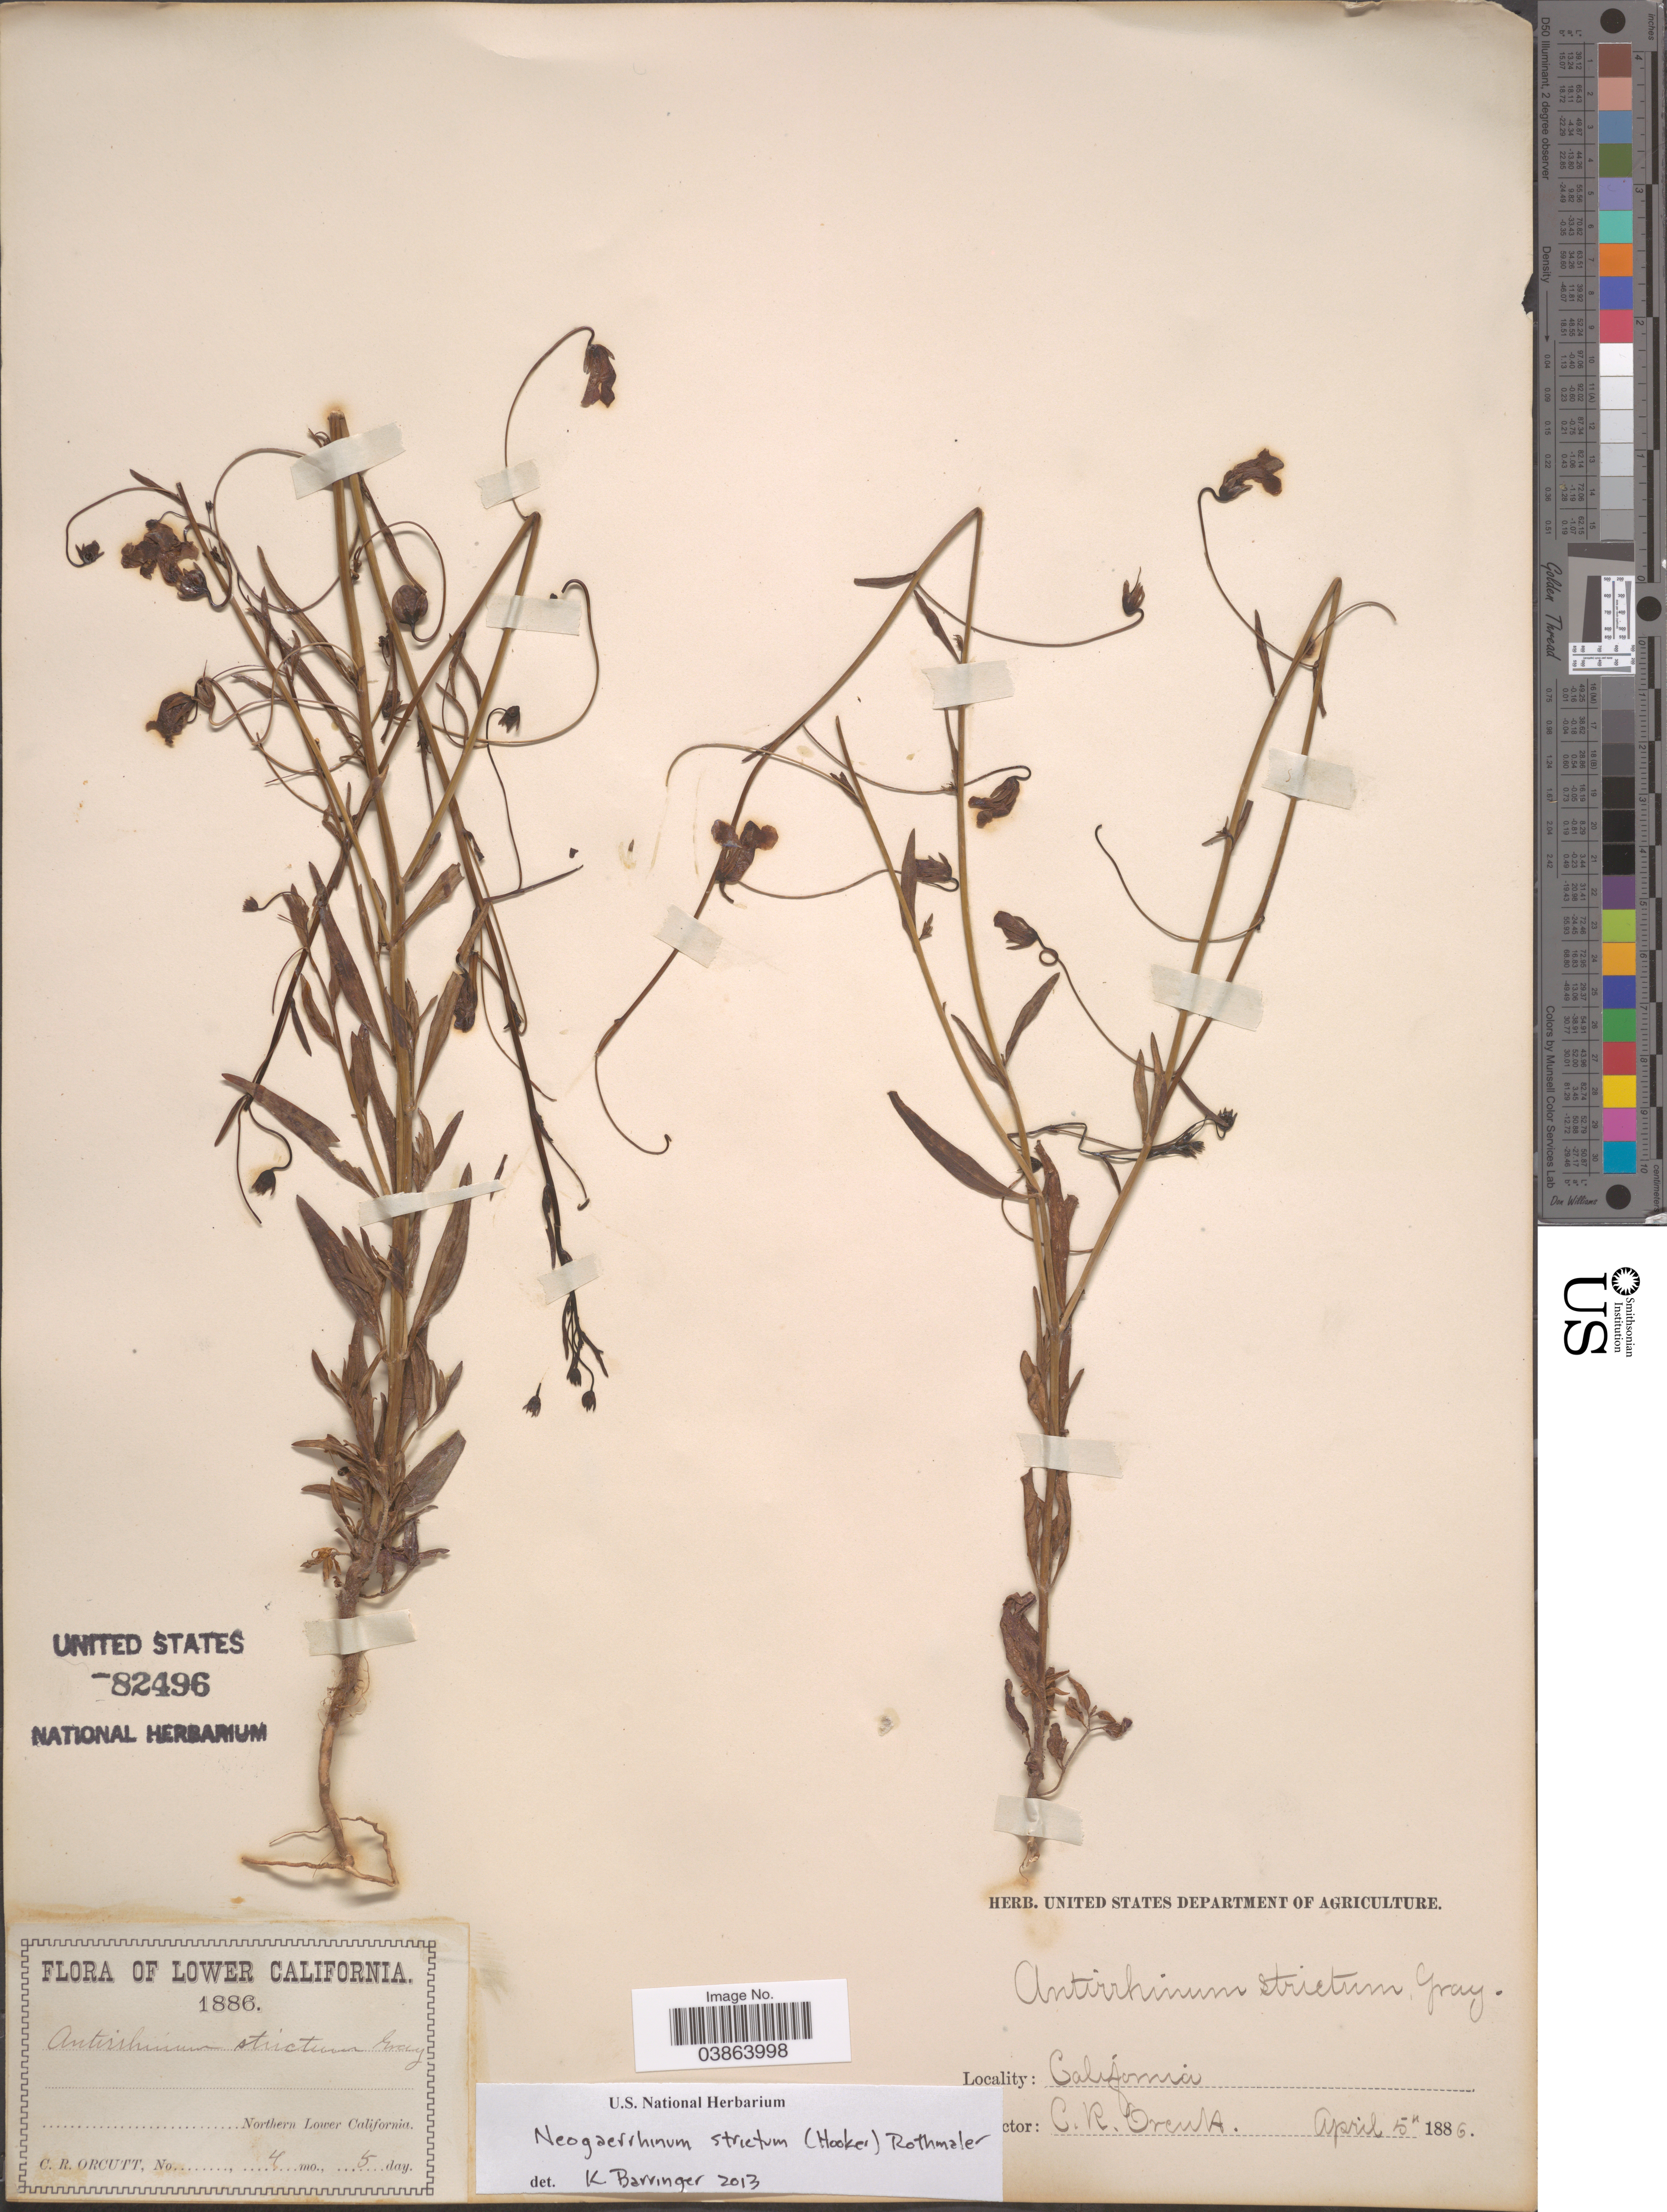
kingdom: Plantae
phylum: Tracheophyta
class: Magnoliopsida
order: Lamiales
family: Plantaginaceae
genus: Neogaerrhinum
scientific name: Neogaerrhinum strictum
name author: (Hook. & Arn.) Rothm.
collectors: C. R. Orcutt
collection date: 1886-04-05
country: United States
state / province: California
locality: Lower California. Northern Lower California.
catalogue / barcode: US 82496